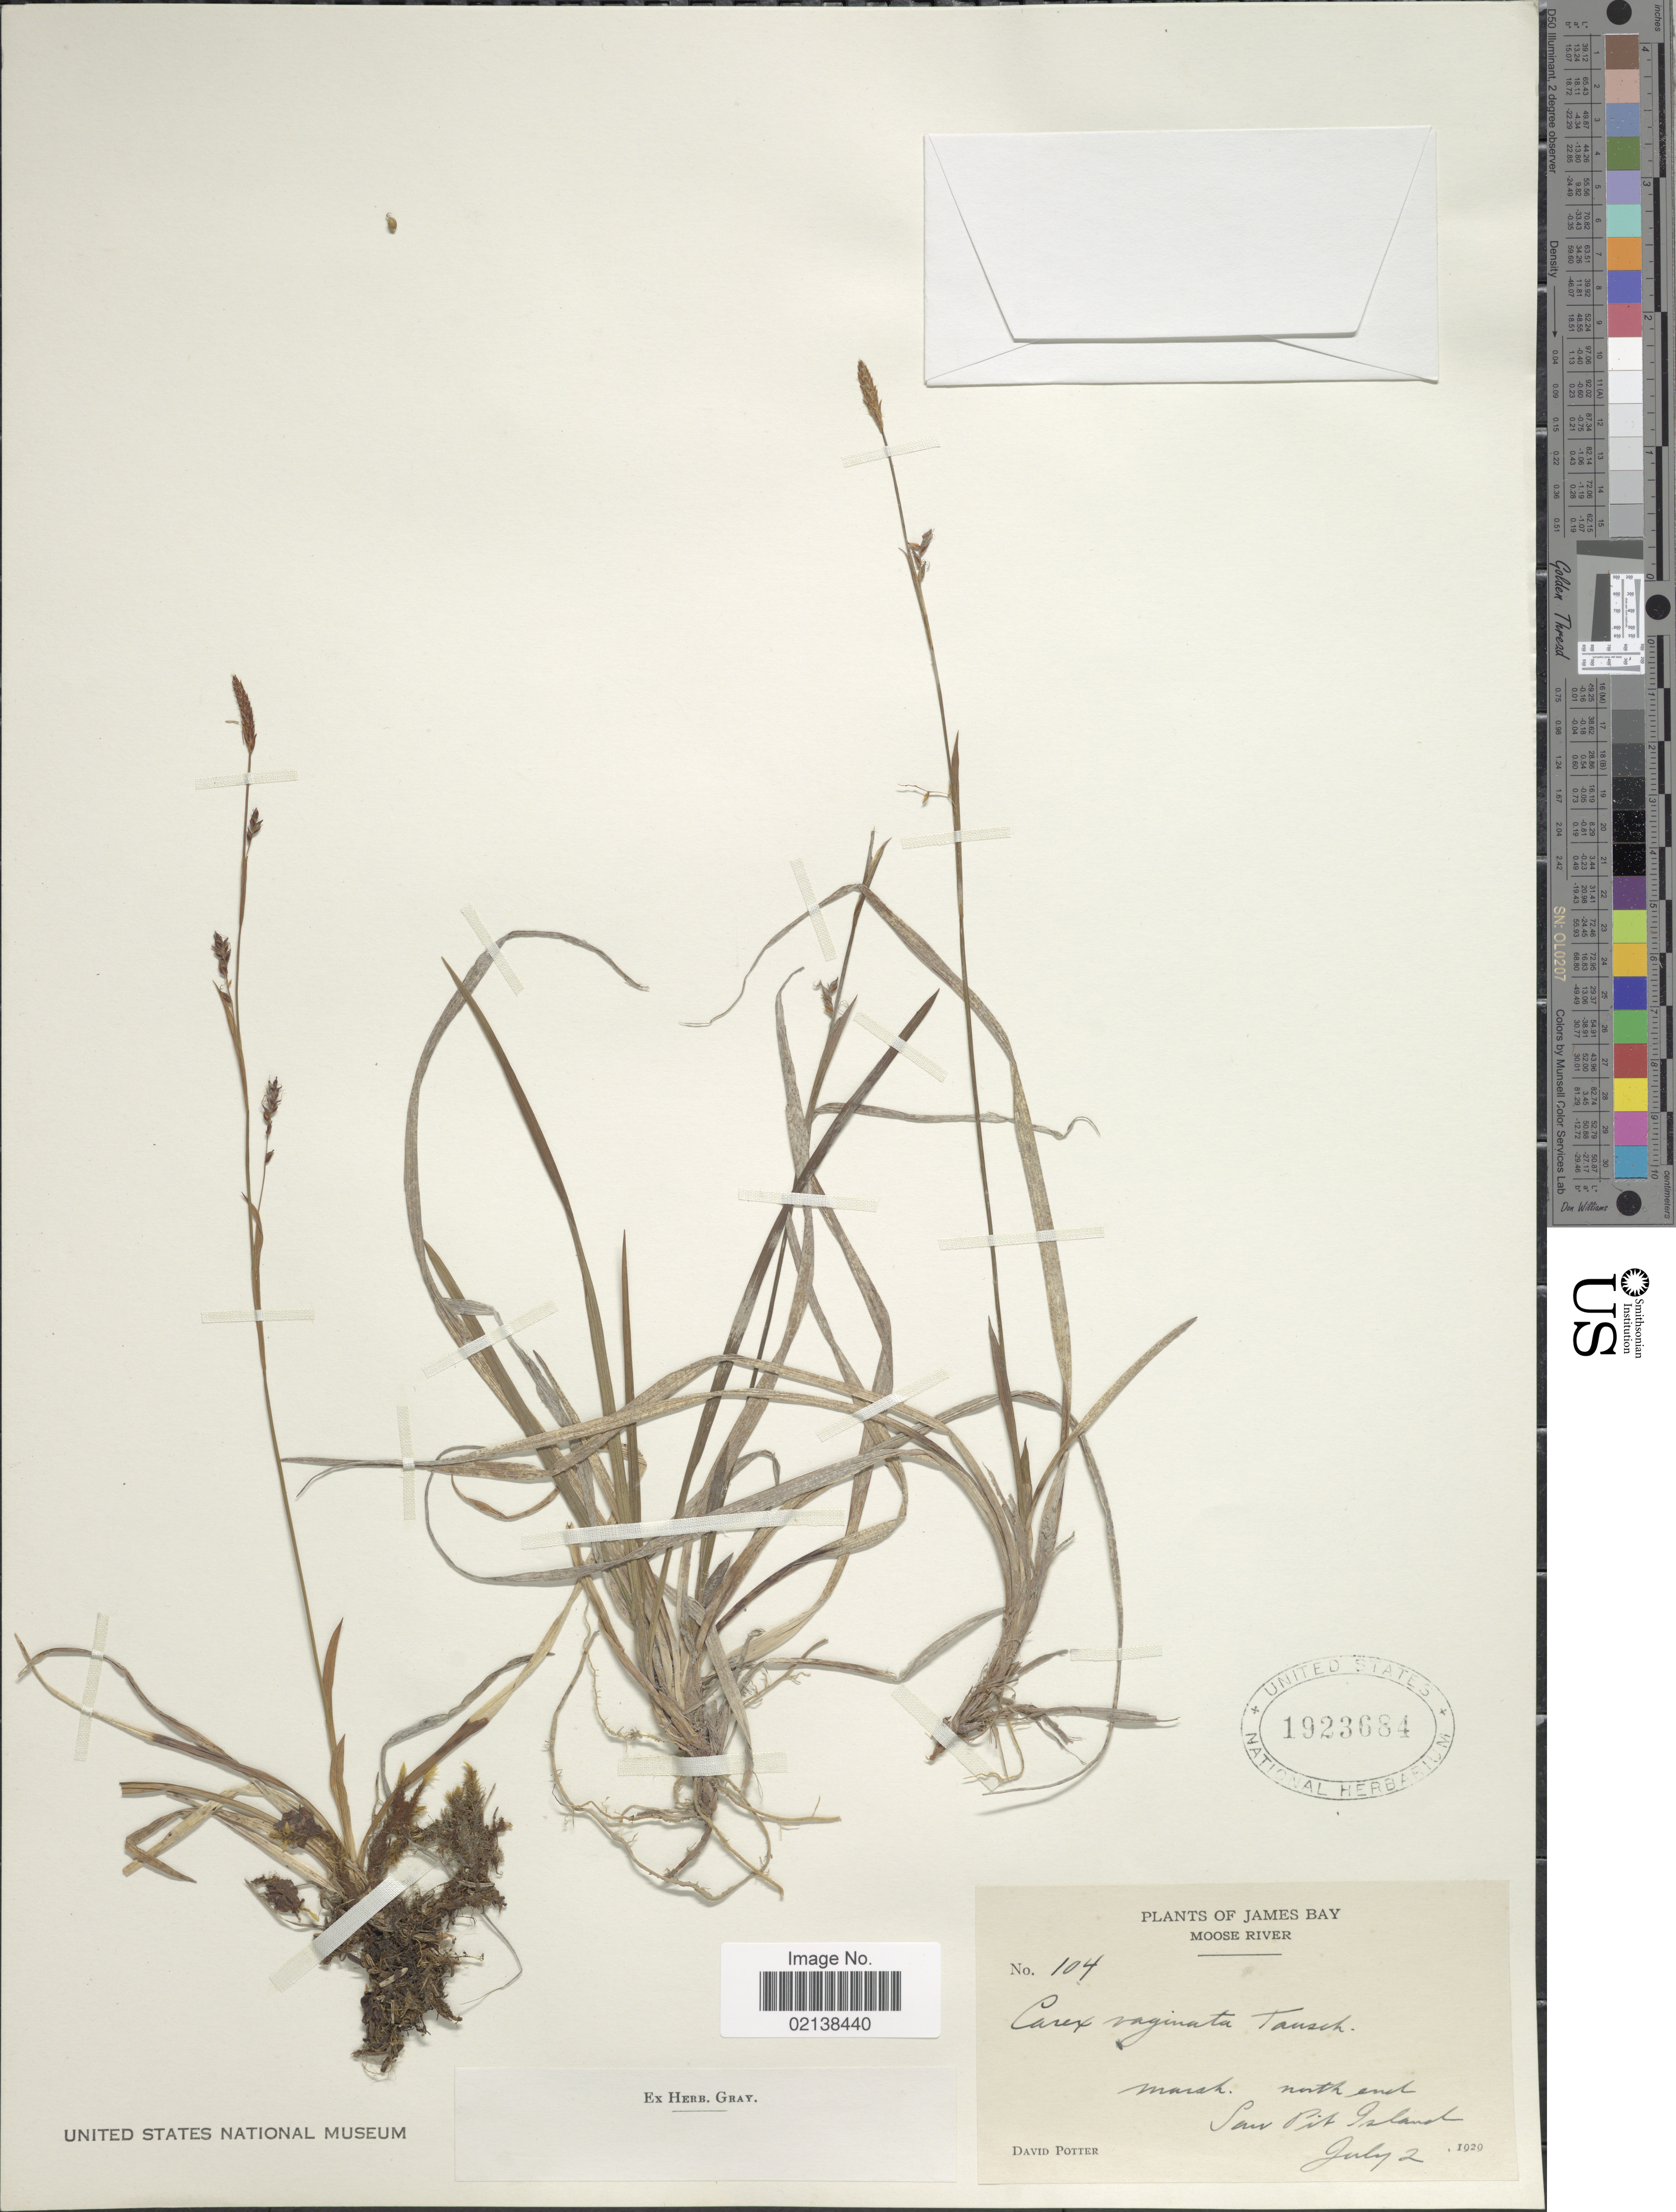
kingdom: Plantae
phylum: Tracheophyta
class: Liliopsida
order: Poales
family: Cyperaceae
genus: Carex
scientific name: Carex vaginata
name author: Tausch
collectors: D. Potter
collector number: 104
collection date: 1929-07-02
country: Canada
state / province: Ontario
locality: James Bay, Moose River, marsh, north end of Saw Pit Island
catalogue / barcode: US 1923684